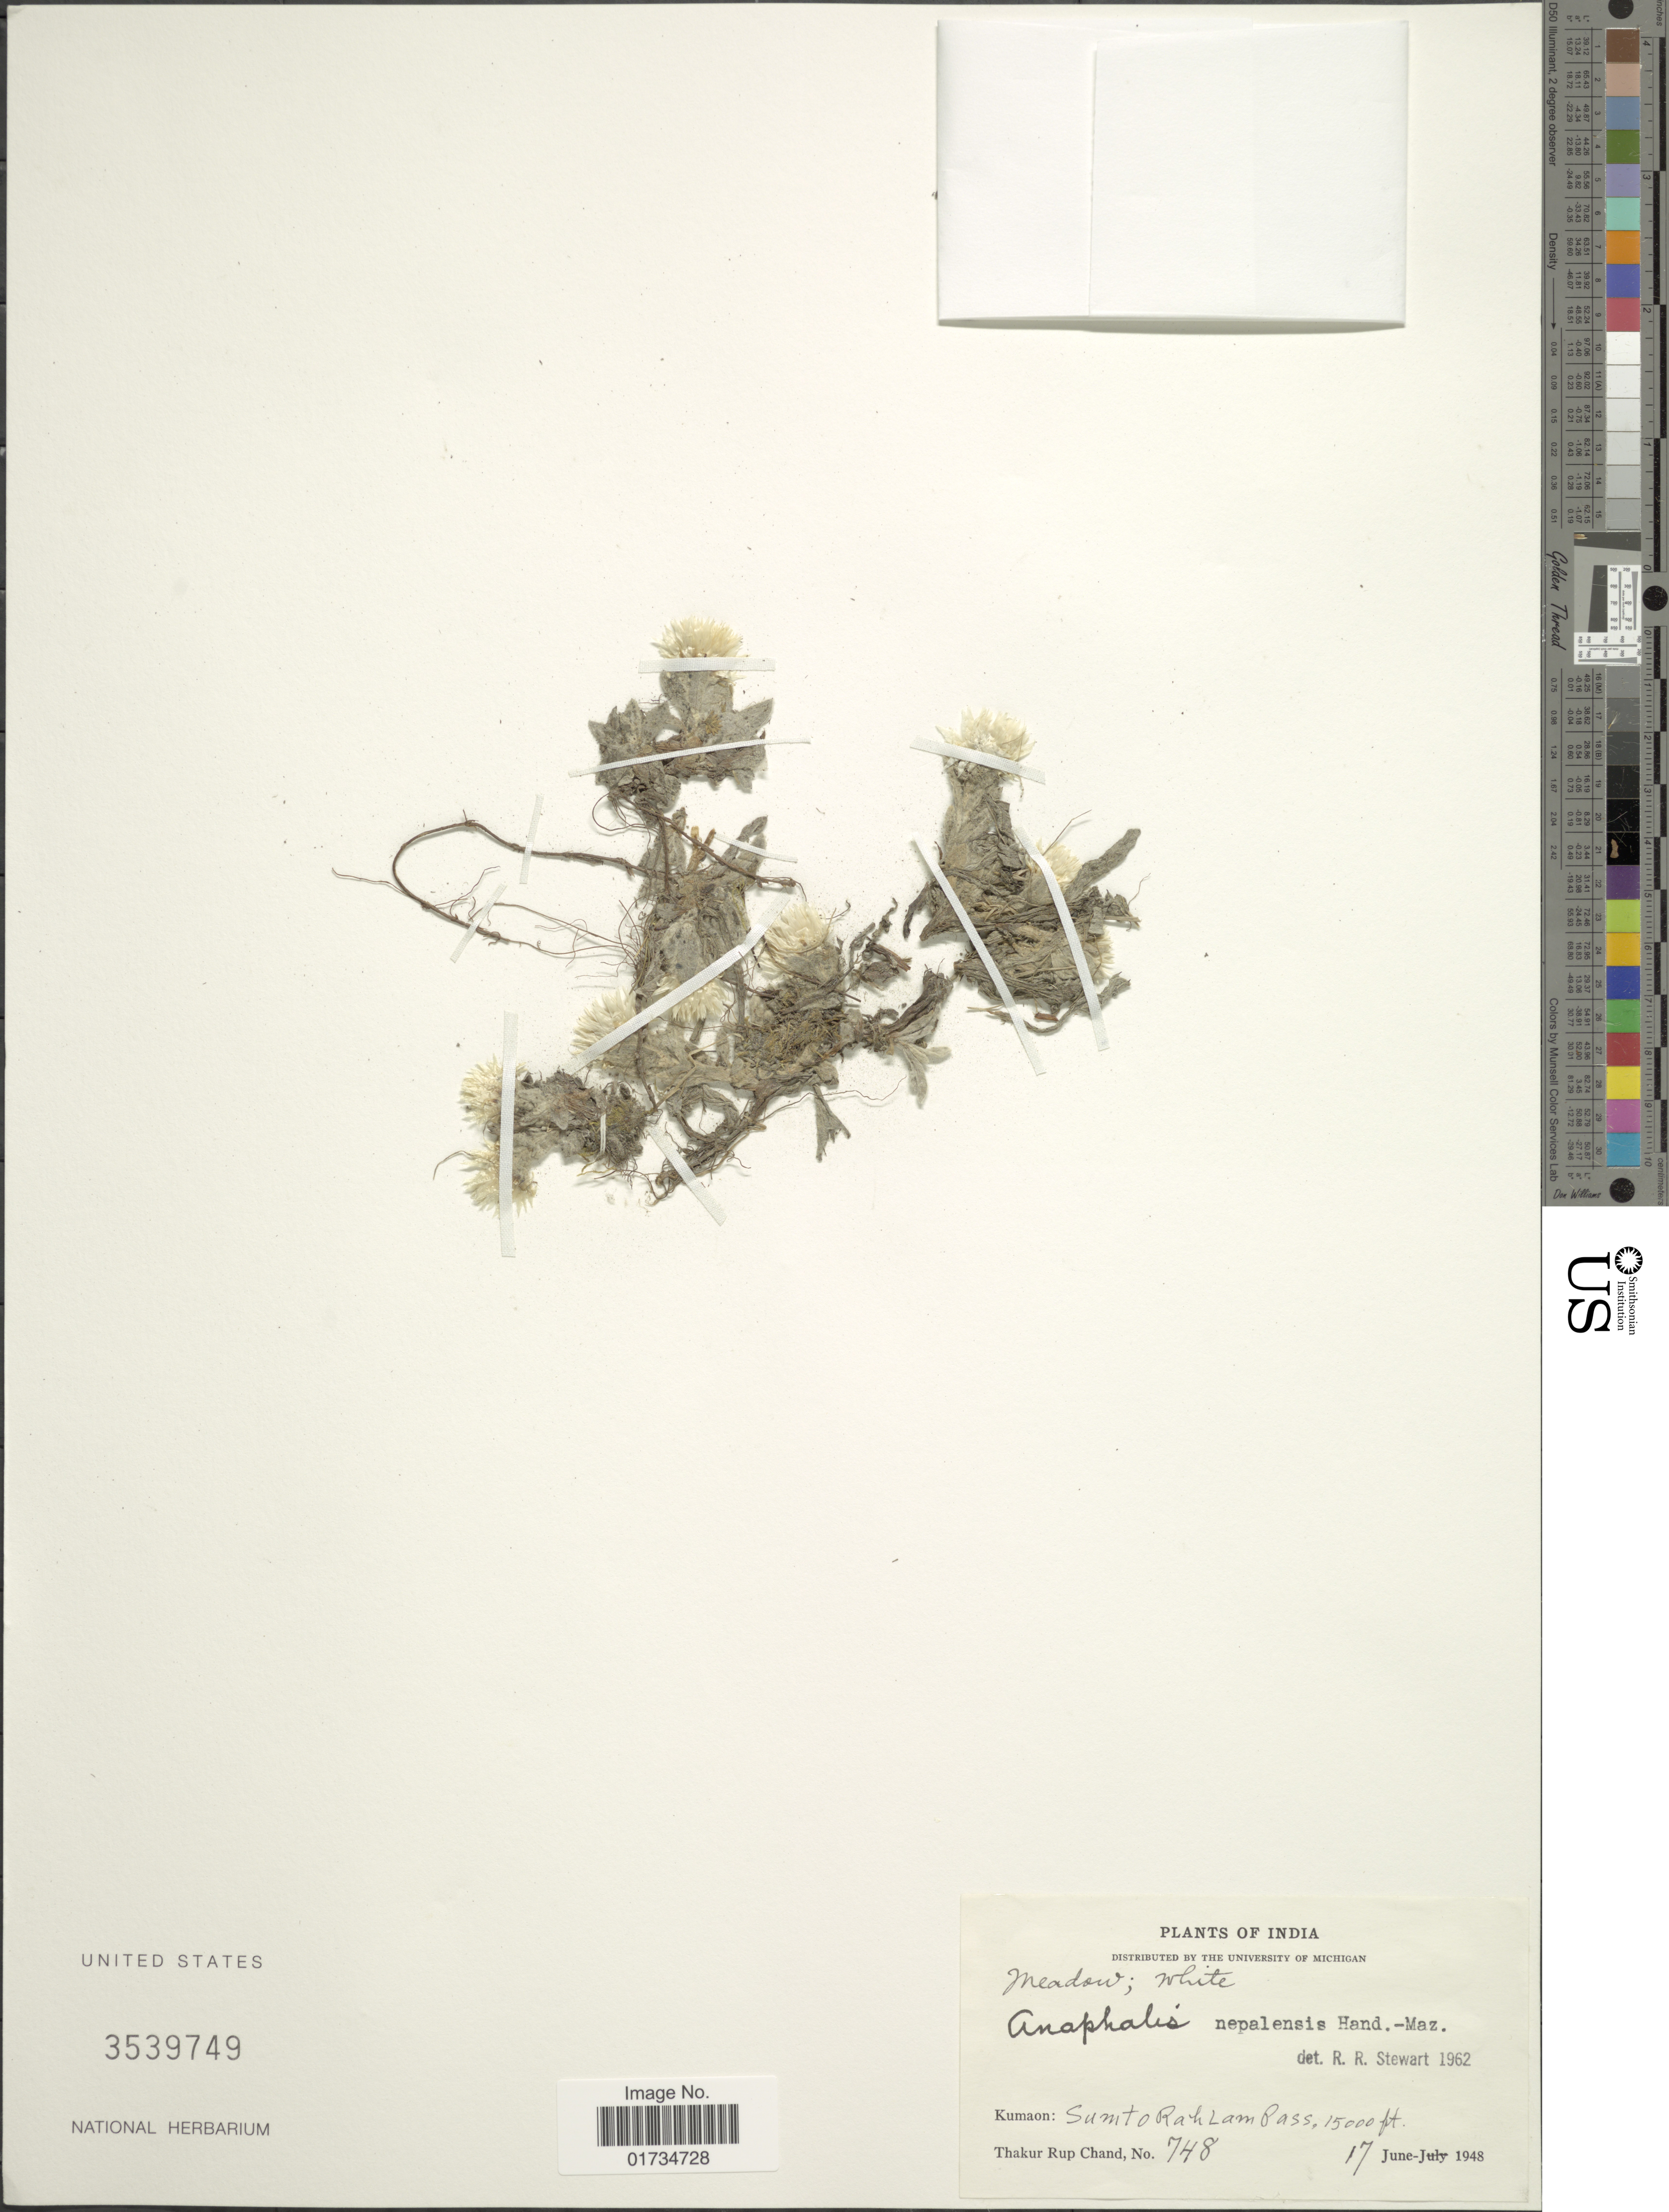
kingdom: Plantae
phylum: Tracheophyta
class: Magnoliopsida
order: Asterales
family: Asteraceae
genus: Anaphalis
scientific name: Anaphalis nepalensis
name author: (Spreng.) Hand.-Mazz.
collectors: T. R. Chand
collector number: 748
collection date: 1948-06-17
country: India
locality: India. Kumaon: Sumto Rahlam Pass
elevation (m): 4572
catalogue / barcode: US 3539749